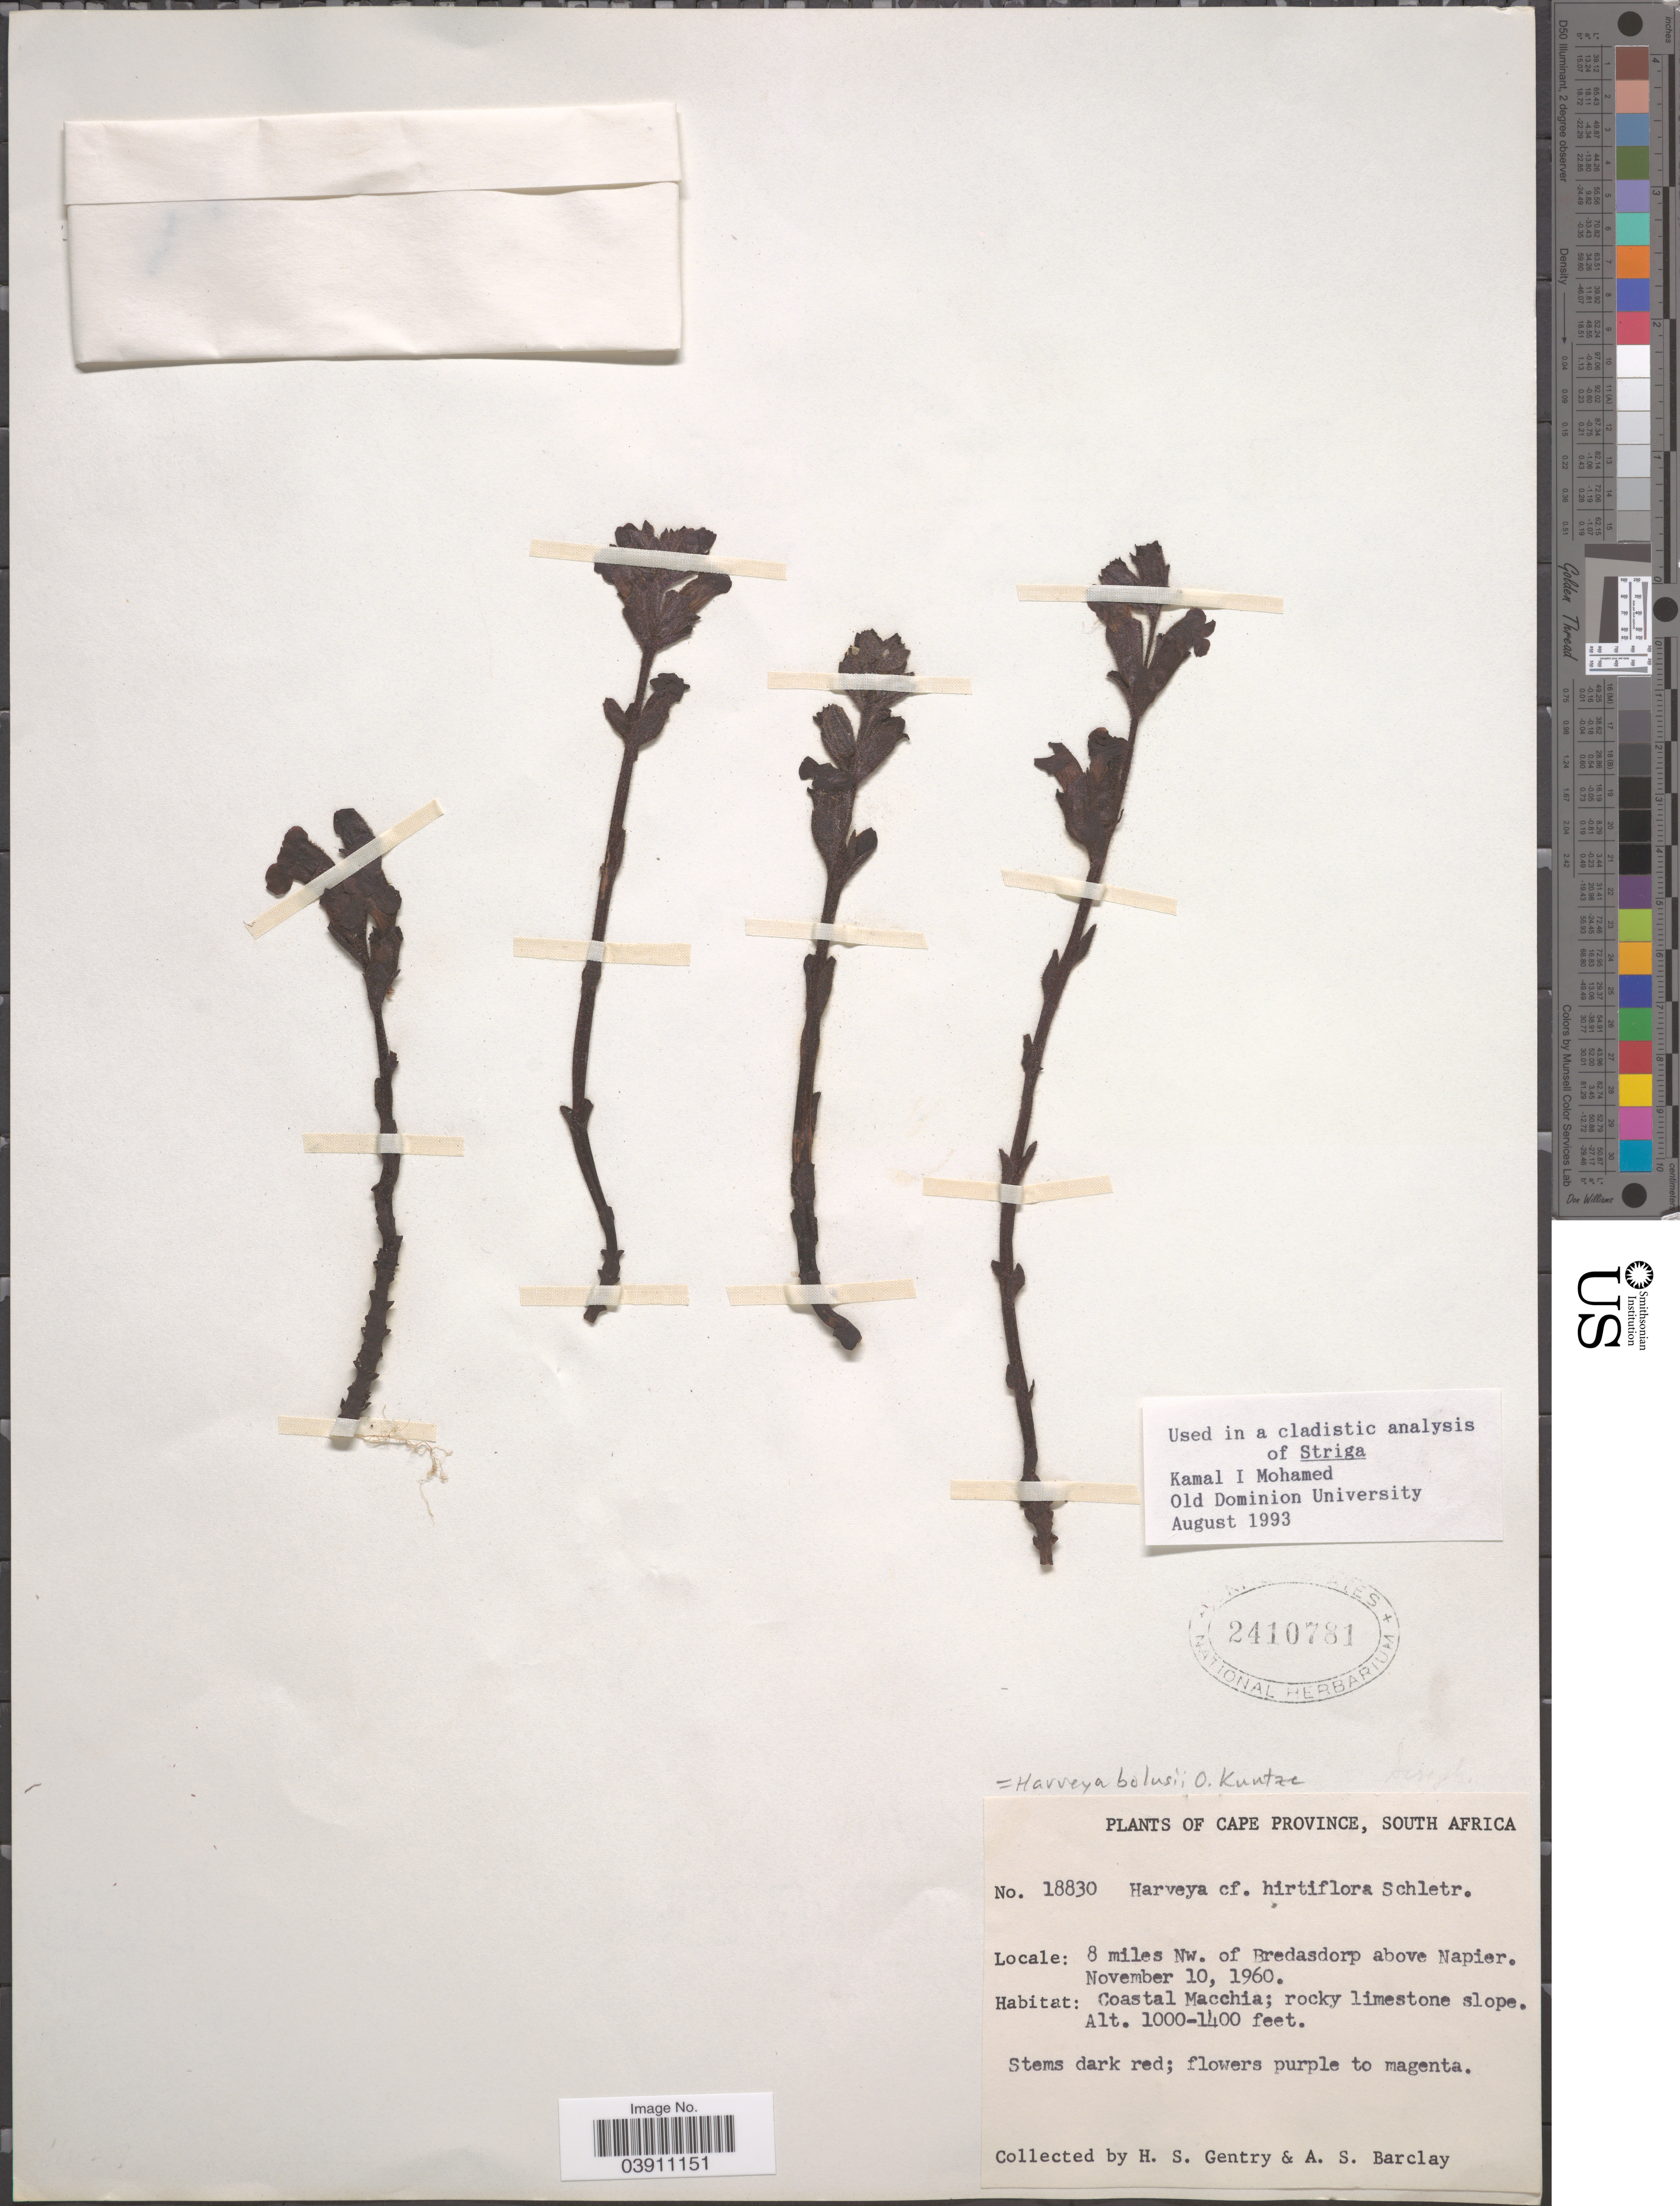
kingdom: Plantae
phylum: Tracheophyta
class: Magnoliopsida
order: Lamiales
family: Orobanchaceae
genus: Harveya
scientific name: Harveya bolusii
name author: Kuntze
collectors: H. S. Gentry & A. S. Barclay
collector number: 18830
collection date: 1960-11-10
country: South Africa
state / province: Western Cape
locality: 8 miles Nw. of Bredasdorp above Napier. Coastal Macchia.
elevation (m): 305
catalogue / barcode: US 2410781